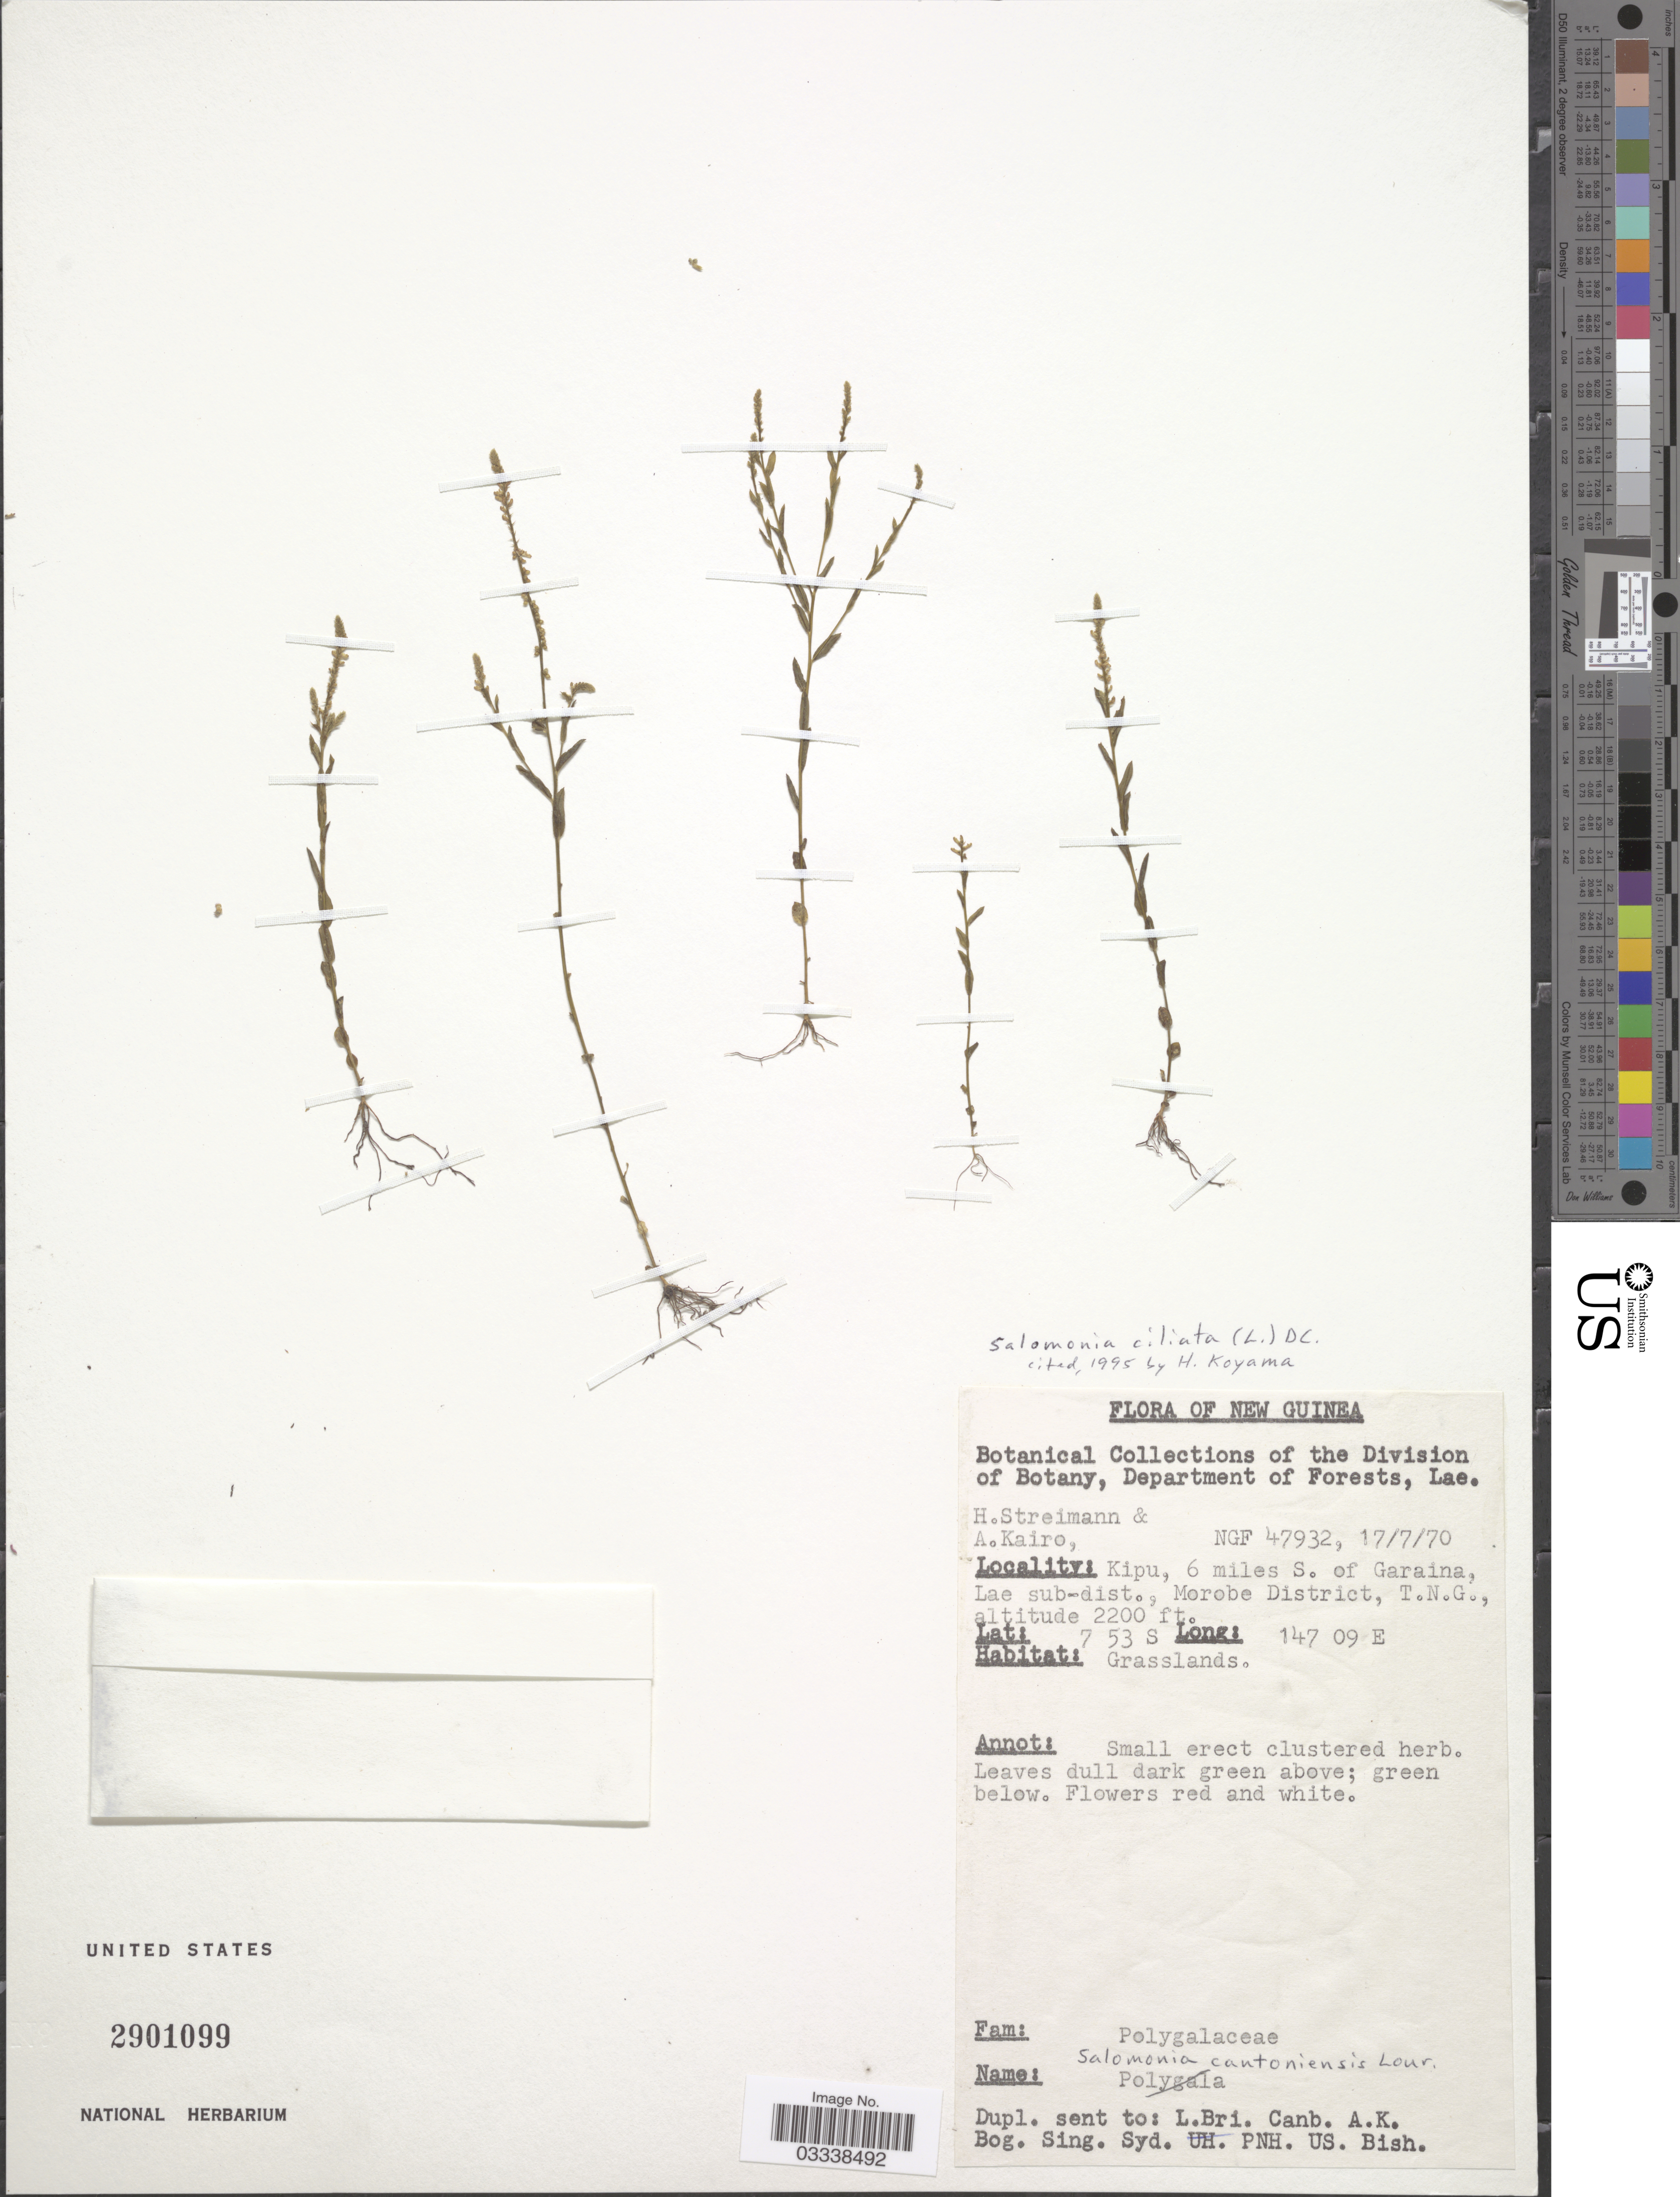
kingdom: Plantae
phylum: Tracheophyta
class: Magnoliopsida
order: Fabales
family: Polygalaceae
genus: Salomonia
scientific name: Salomonia ciliata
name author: (L.) DC.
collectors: H. Streimann & A. Kairo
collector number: NGF47932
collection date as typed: Transcribed d/m/y: 17/7/70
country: Papua New Guinea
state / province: Morobe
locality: New Guinea, Kipu, 6 miles S. of Garaina, Lae sub-dist., Morobe District,T.N.G.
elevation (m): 671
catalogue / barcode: US 2901099